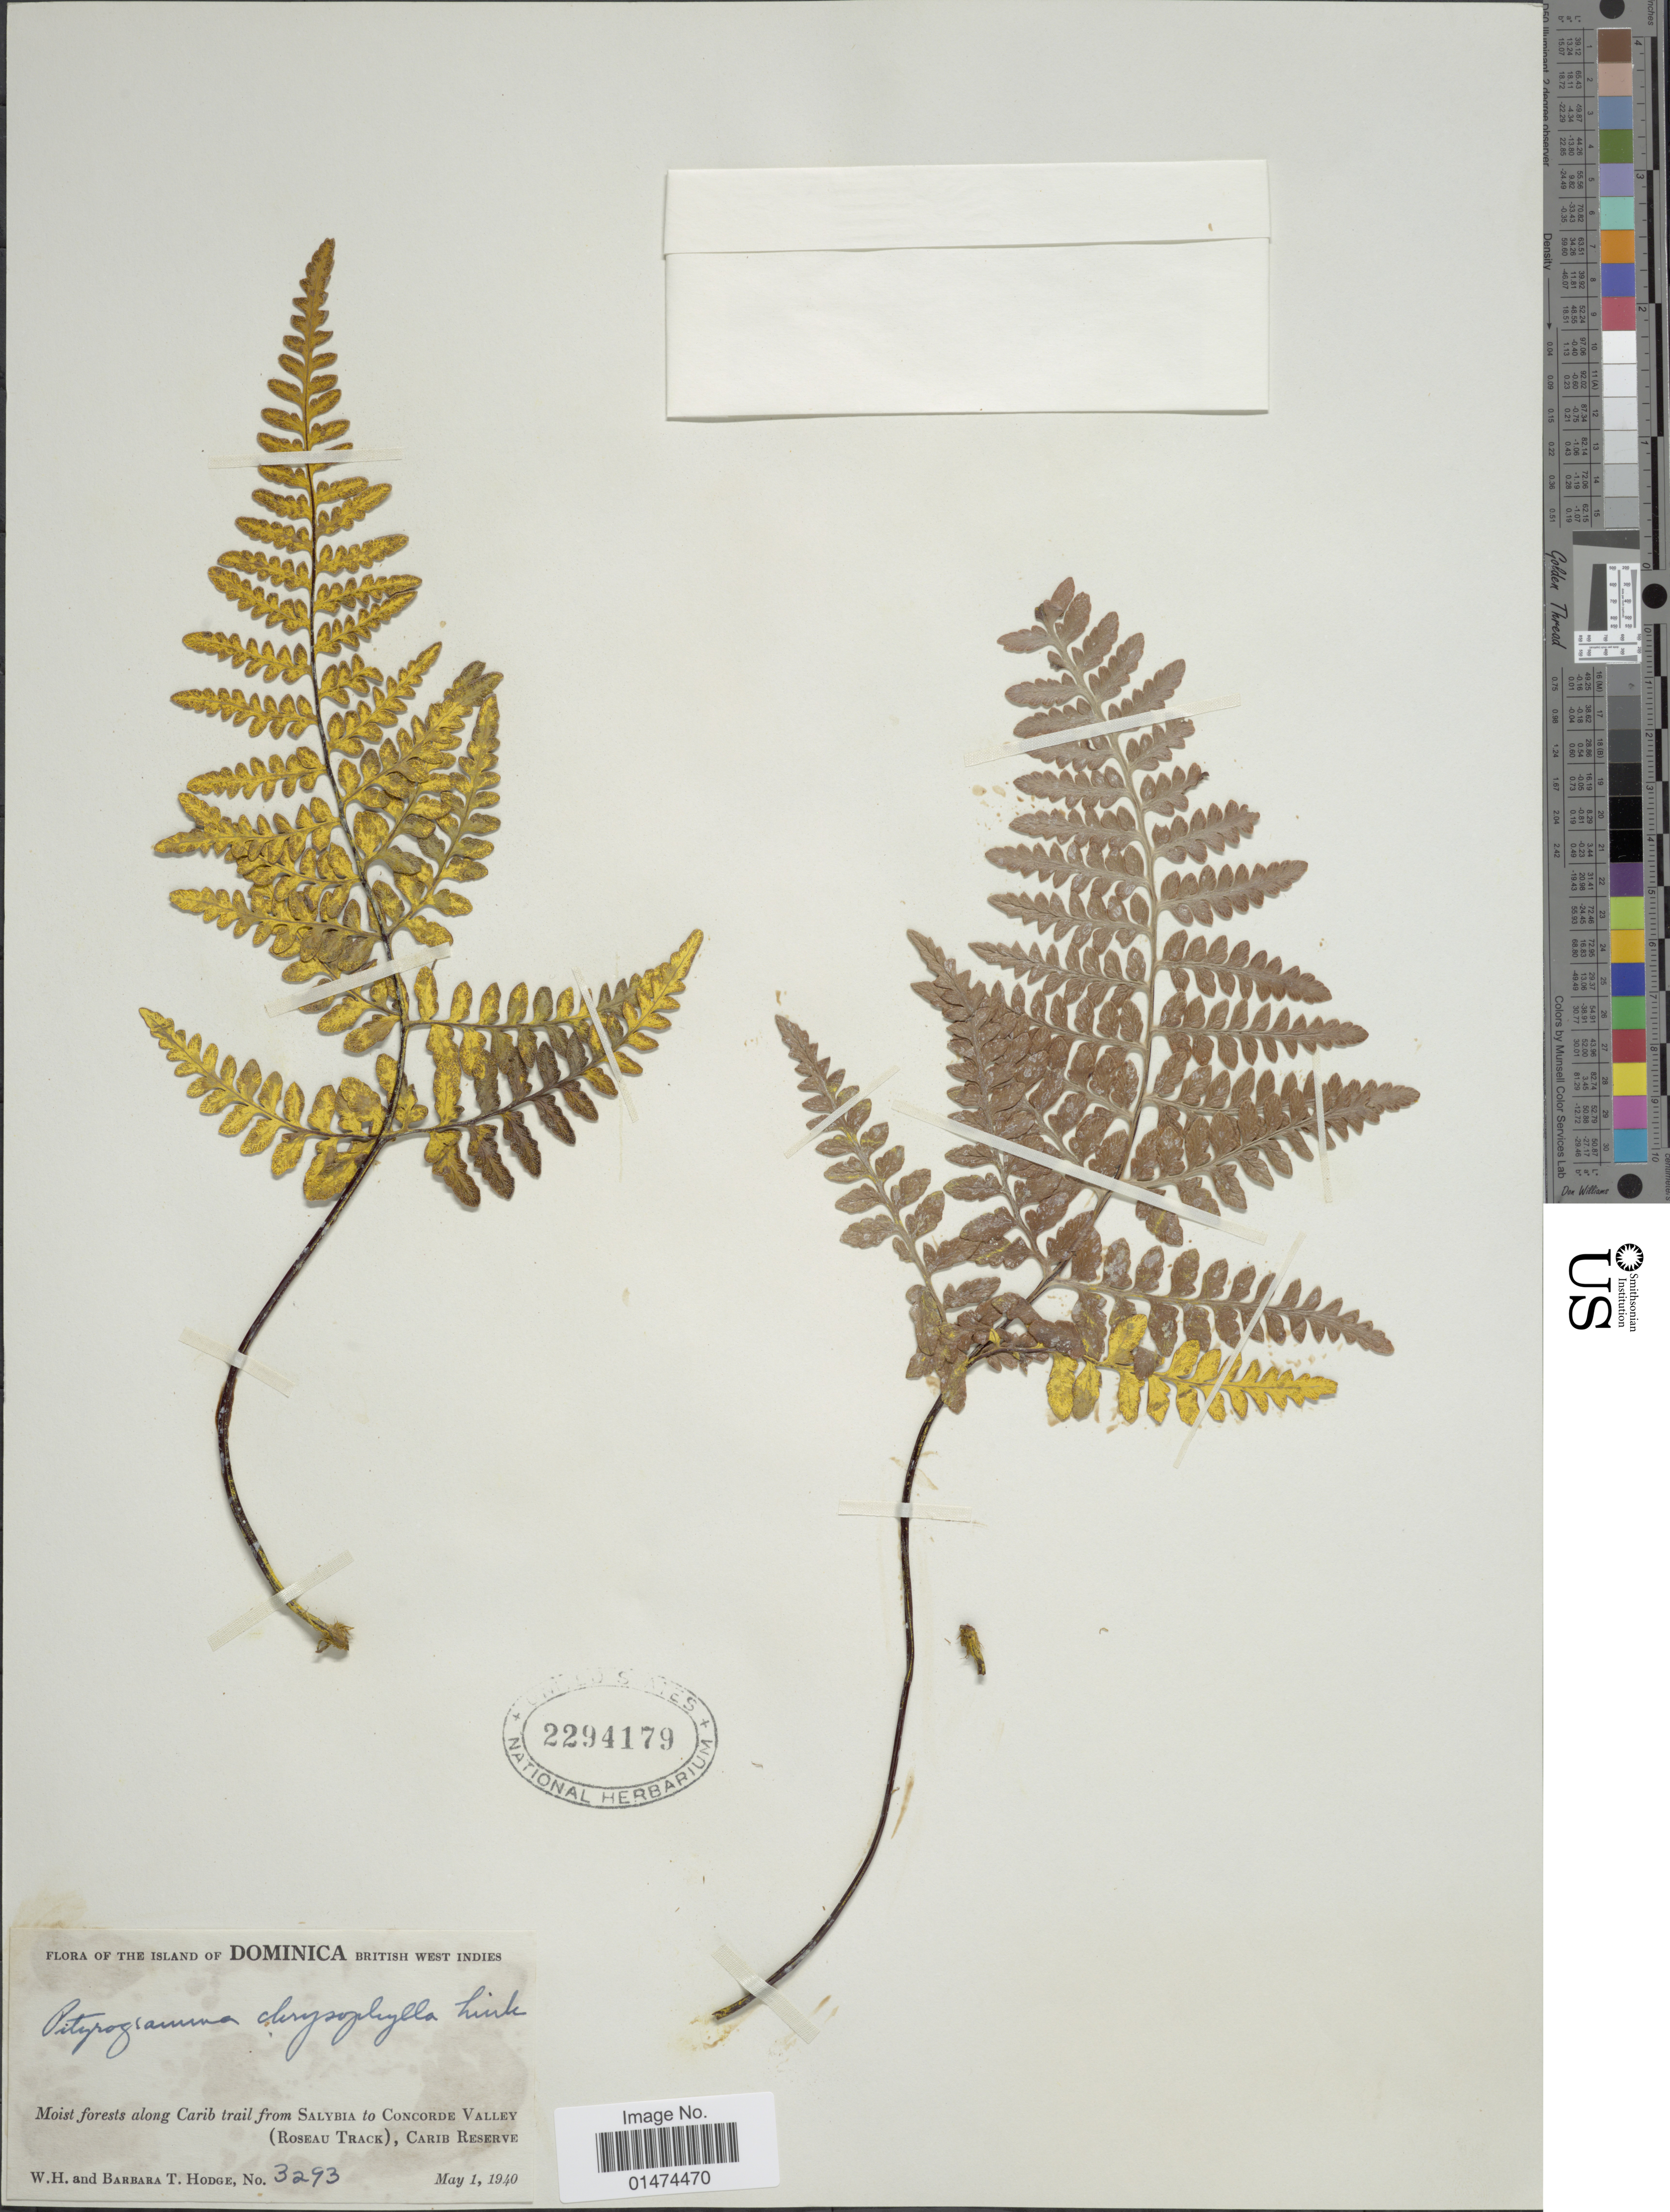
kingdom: Plantae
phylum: Tracheophyta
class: Polypodiopsida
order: Polypodiales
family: Pteridaceae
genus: Pityrogramma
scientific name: Pityrogramma chrysophylla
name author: (Sw.) Link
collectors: W. Hodge & B. Hodge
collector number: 3293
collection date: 1940-05-01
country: Dominica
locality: Island of Dominica Britsish West Indies.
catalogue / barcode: US 2294179